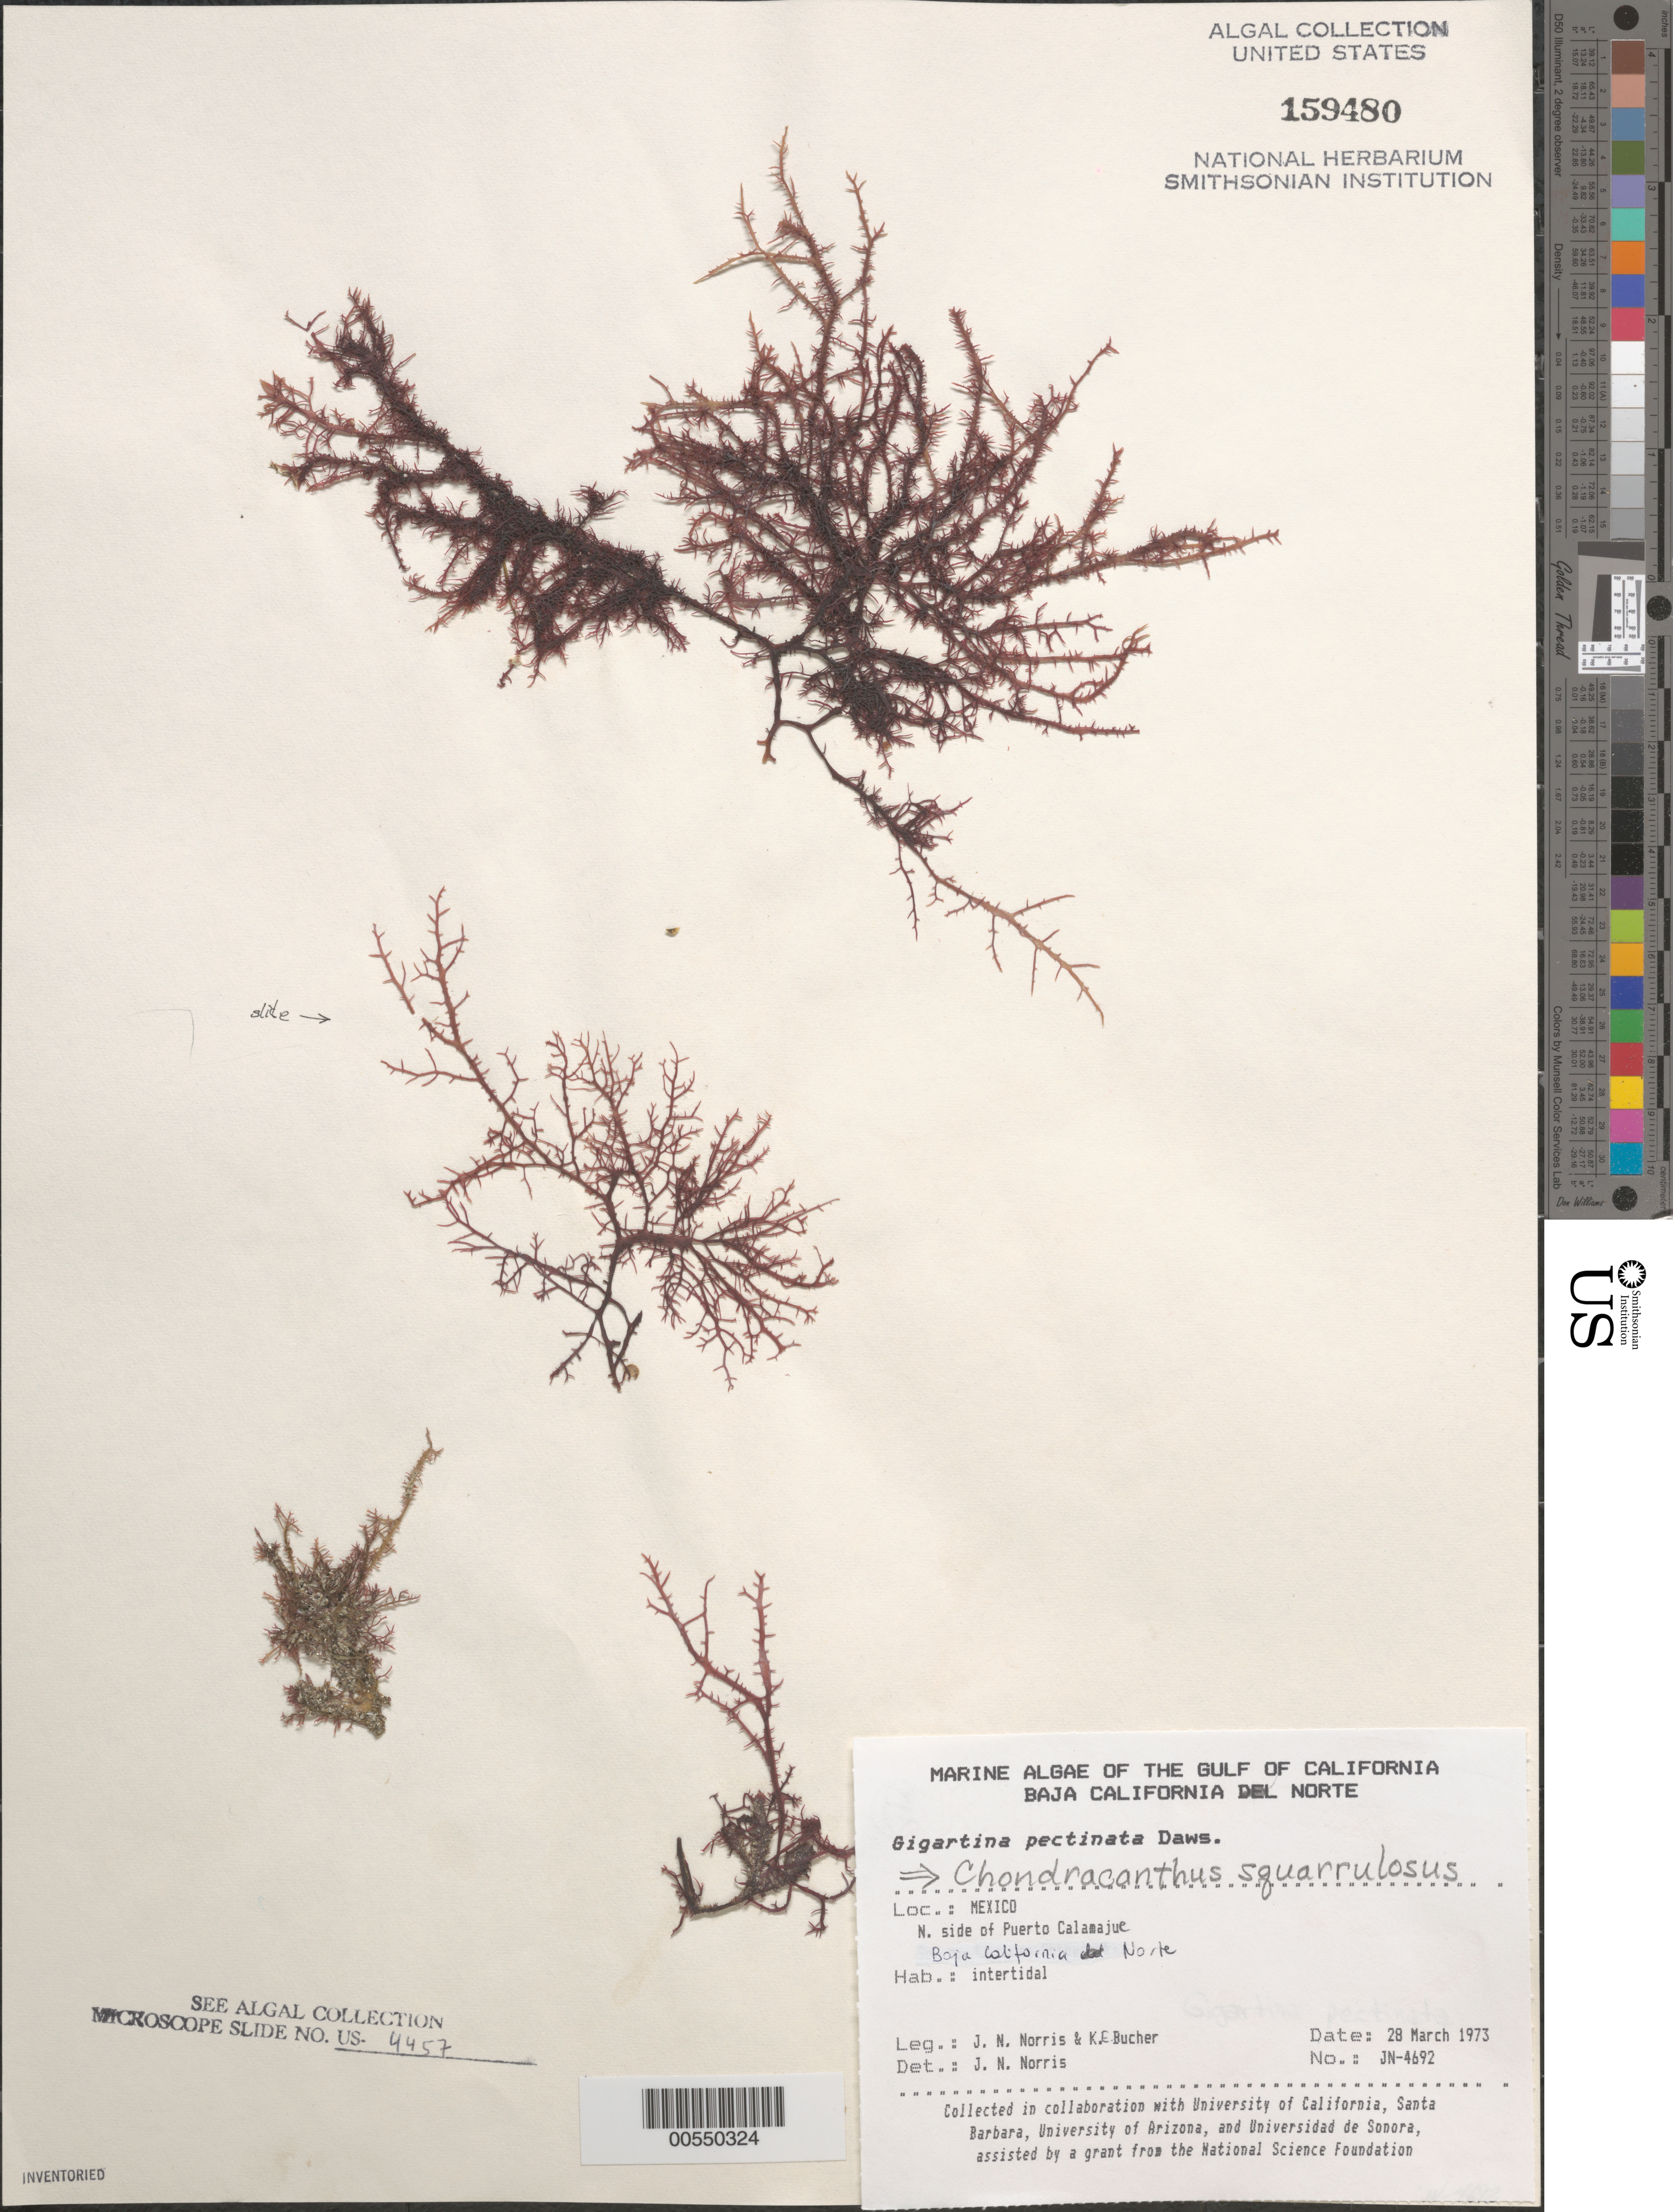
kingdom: Plantae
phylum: Rhodophyta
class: Florideophyceae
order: Gigartinales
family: Gigartinaceae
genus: Chondracanthus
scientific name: Chondracanthus squarrulosus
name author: (Setch. & N.L. Gardner) J.R. Hughey et al.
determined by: Norris, James N.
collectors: J. N. Norris & K. E. Bucher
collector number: JN-4692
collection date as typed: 28 Mar 1973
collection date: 1973-03-28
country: Mexico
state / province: Baja California Norte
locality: Puerto Calamajue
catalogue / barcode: US 159480